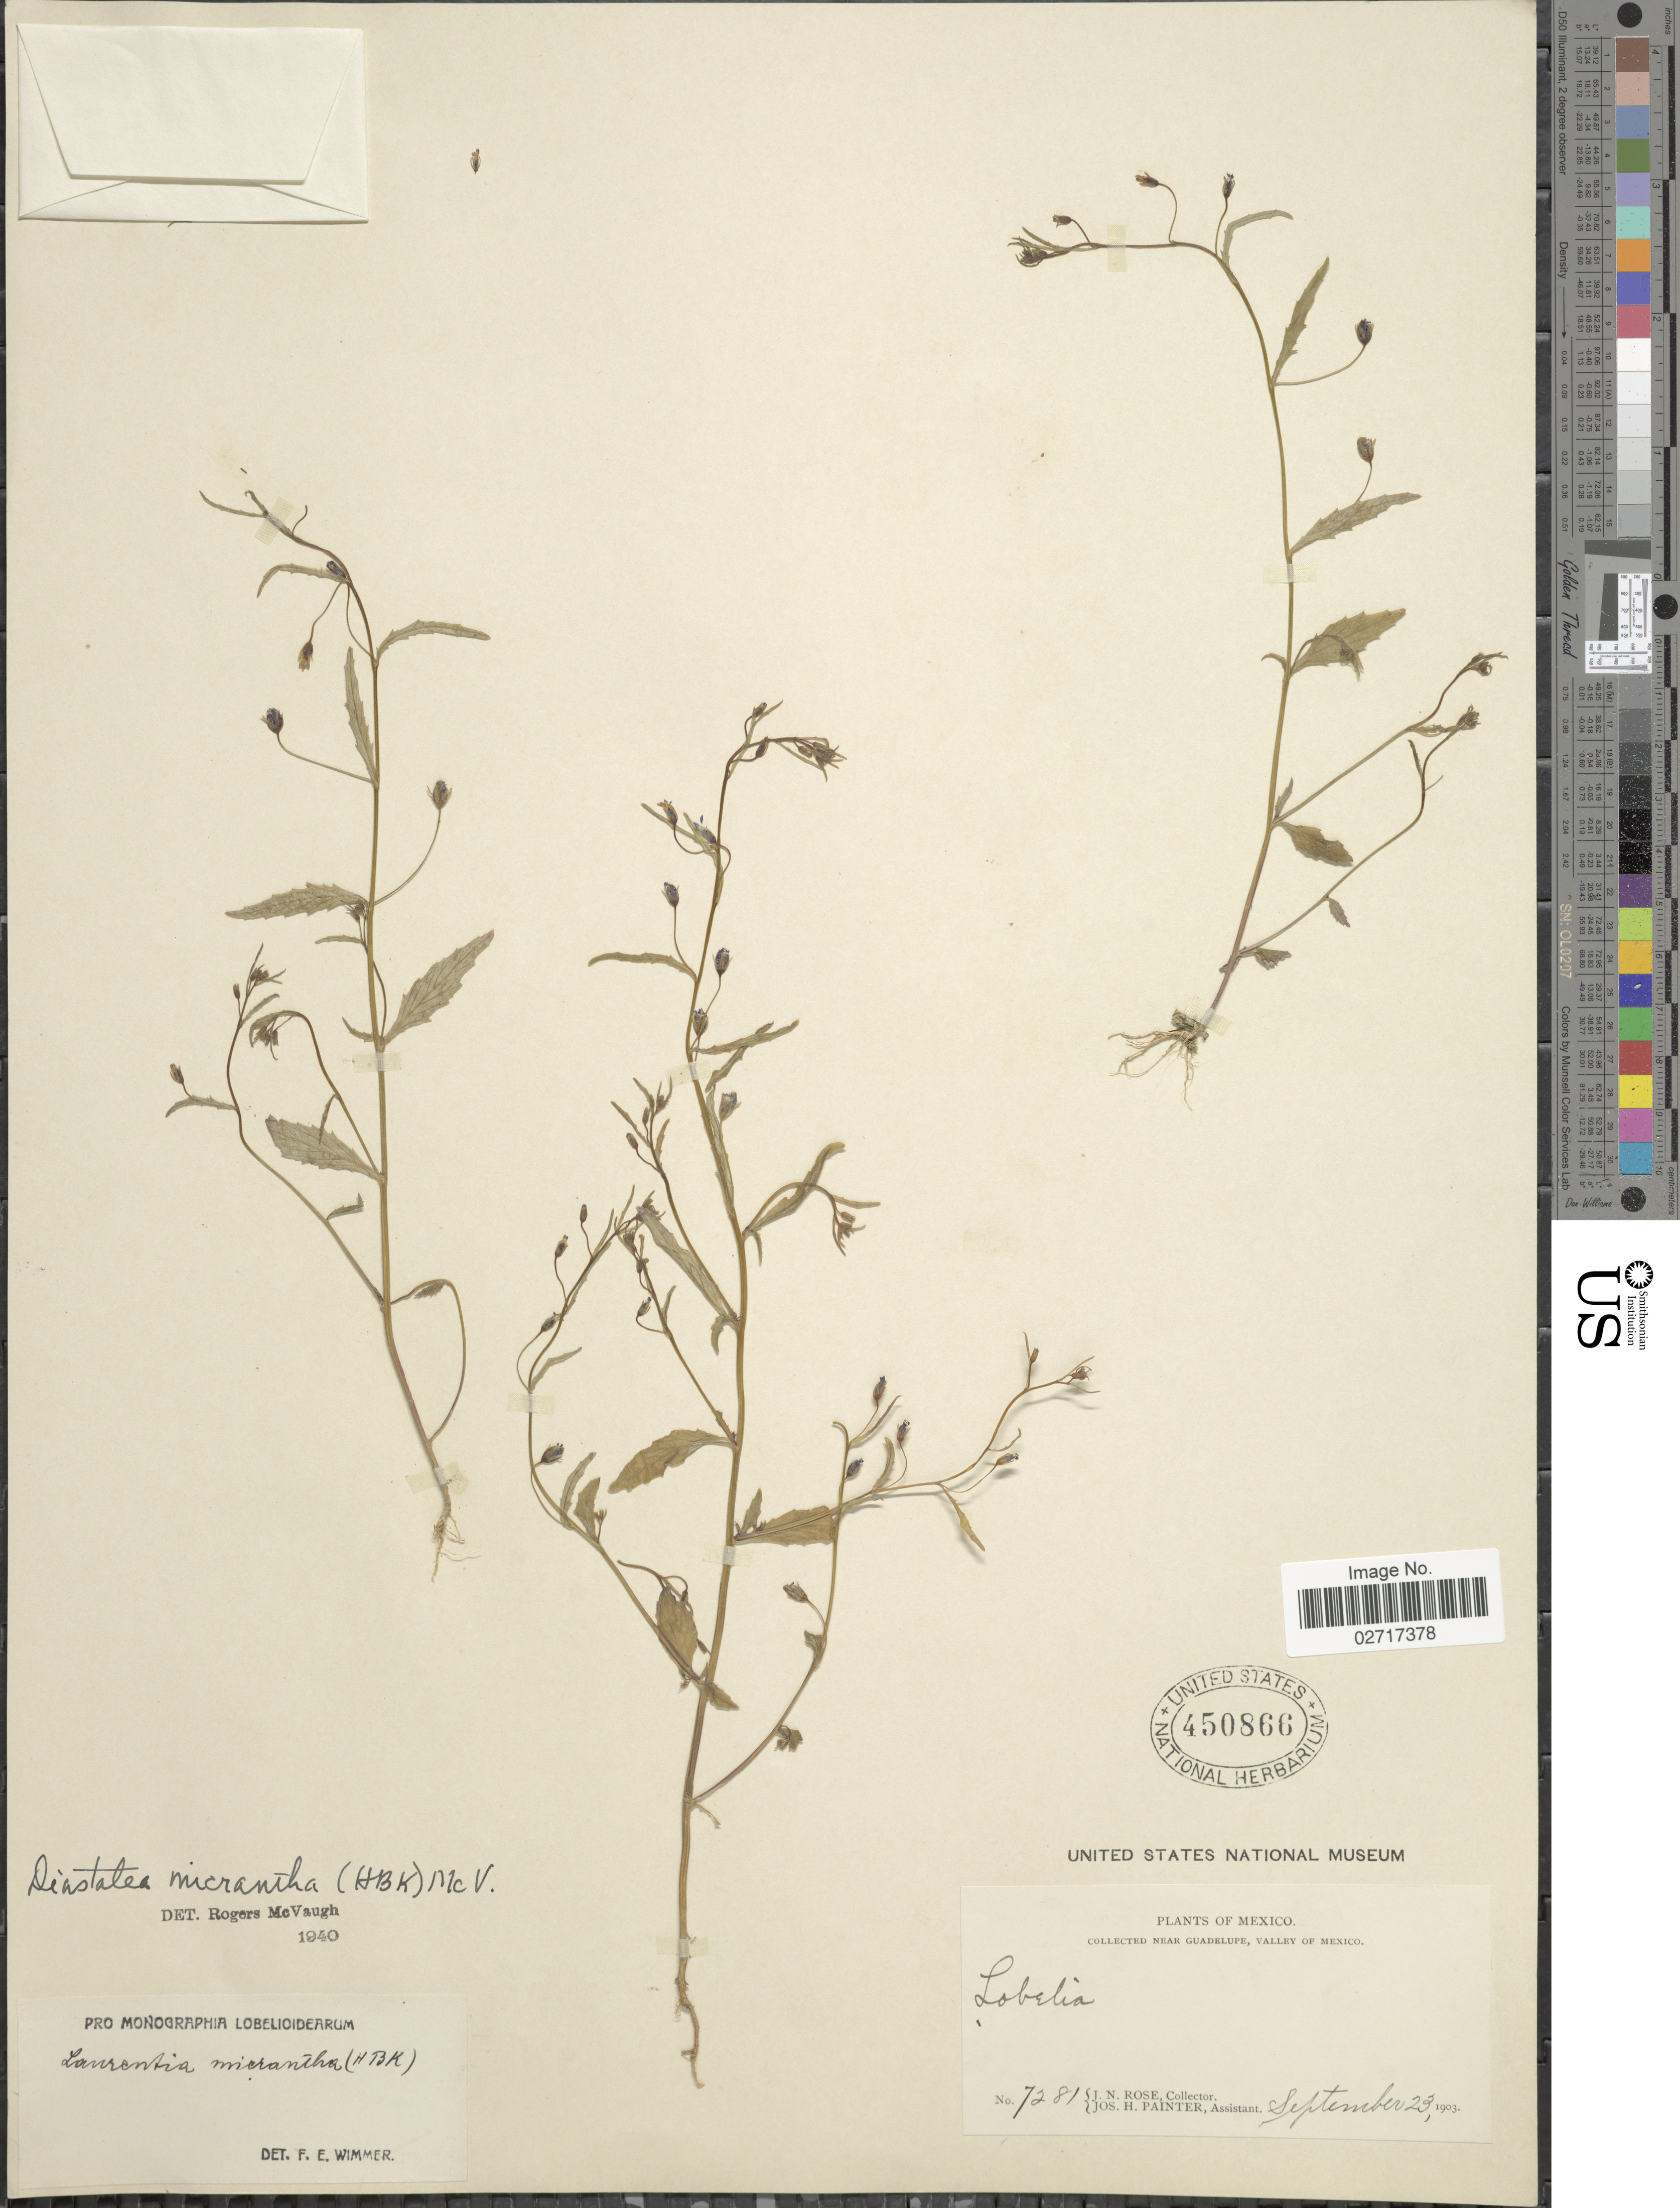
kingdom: Plantae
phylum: Tracheophyta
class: Magnoliopsida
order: Asterales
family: Campanulaceae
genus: Diastatea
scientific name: Diastatea micrantha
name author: (Kunth) McVaugh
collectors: J. N. Rose & J. H. Painter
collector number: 7281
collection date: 1903-09-23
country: Mexico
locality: Near Guadelupe, Valley of Mexico.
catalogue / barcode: US 450866